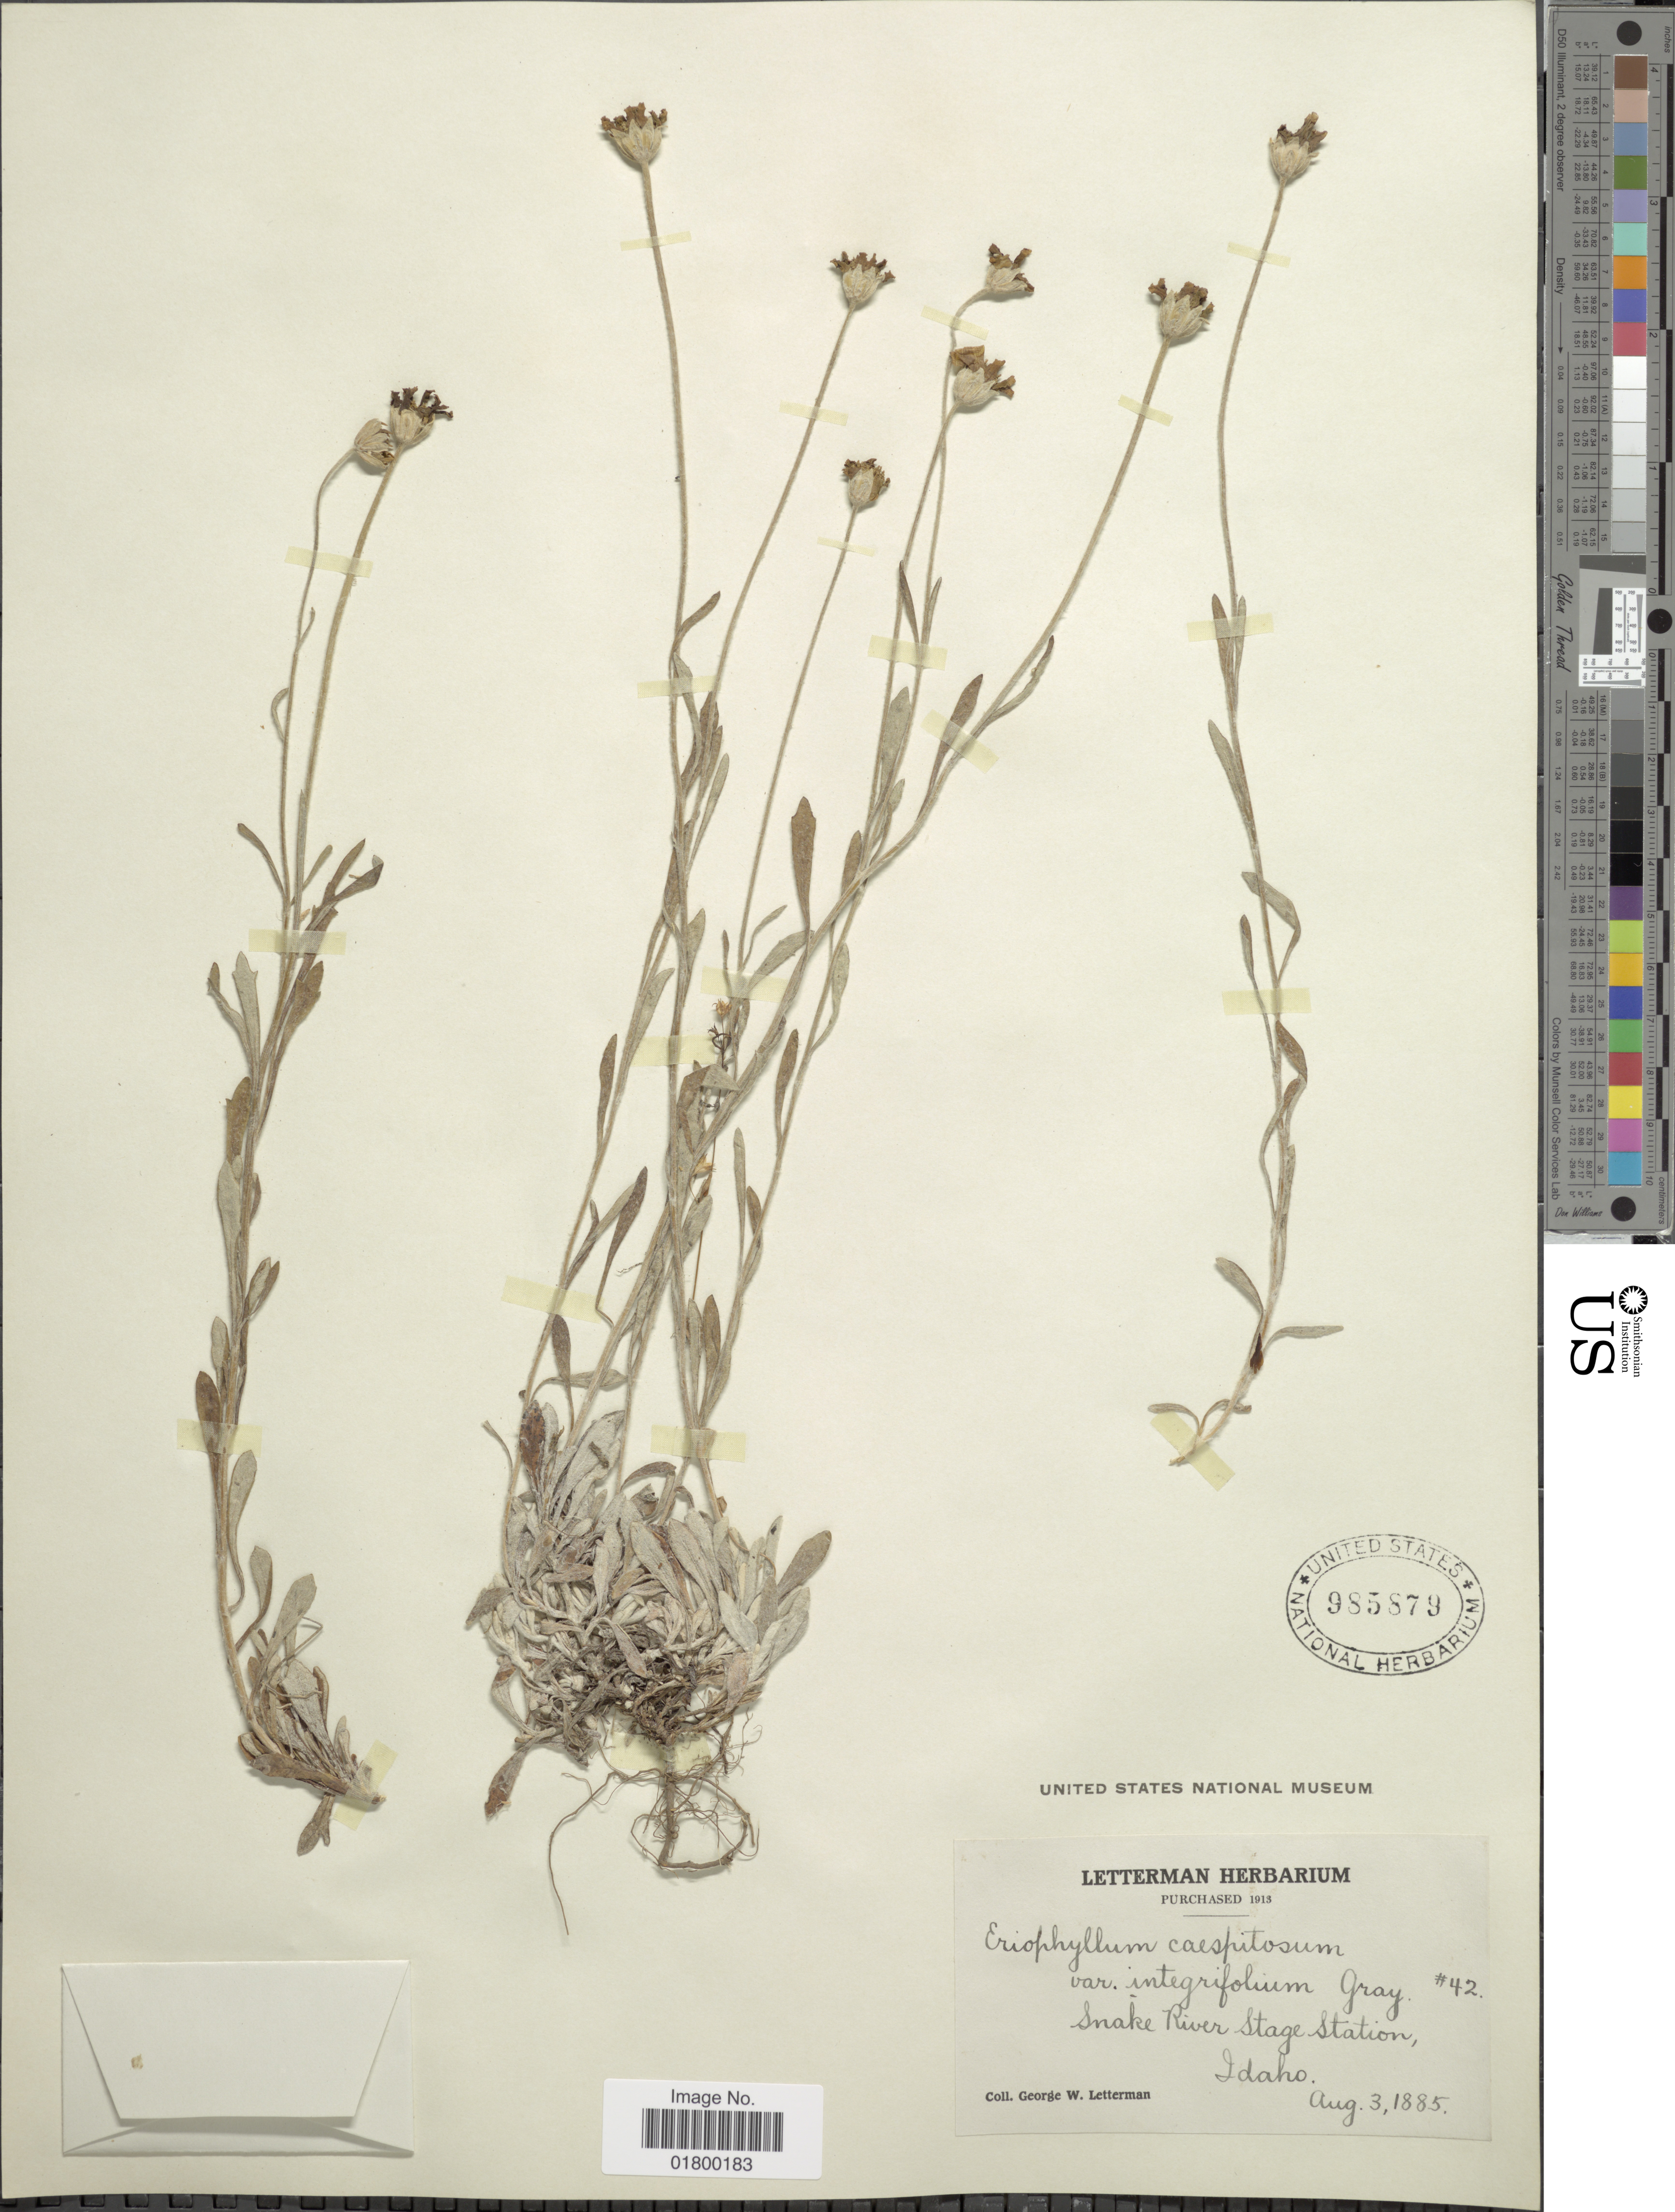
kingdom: Plantae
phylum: Tracheophyta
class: Magnoliopsida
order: Asterales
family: Asteraceae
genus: Eriophyllum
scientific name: Eriophyllum lanatum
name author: (Pursh) J. Forbes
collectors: G. W. Letterman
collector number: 42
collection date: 1885-08-03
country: United States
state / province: Idaho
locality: Snake River Stage Station, Idaho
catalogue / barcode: US 985879